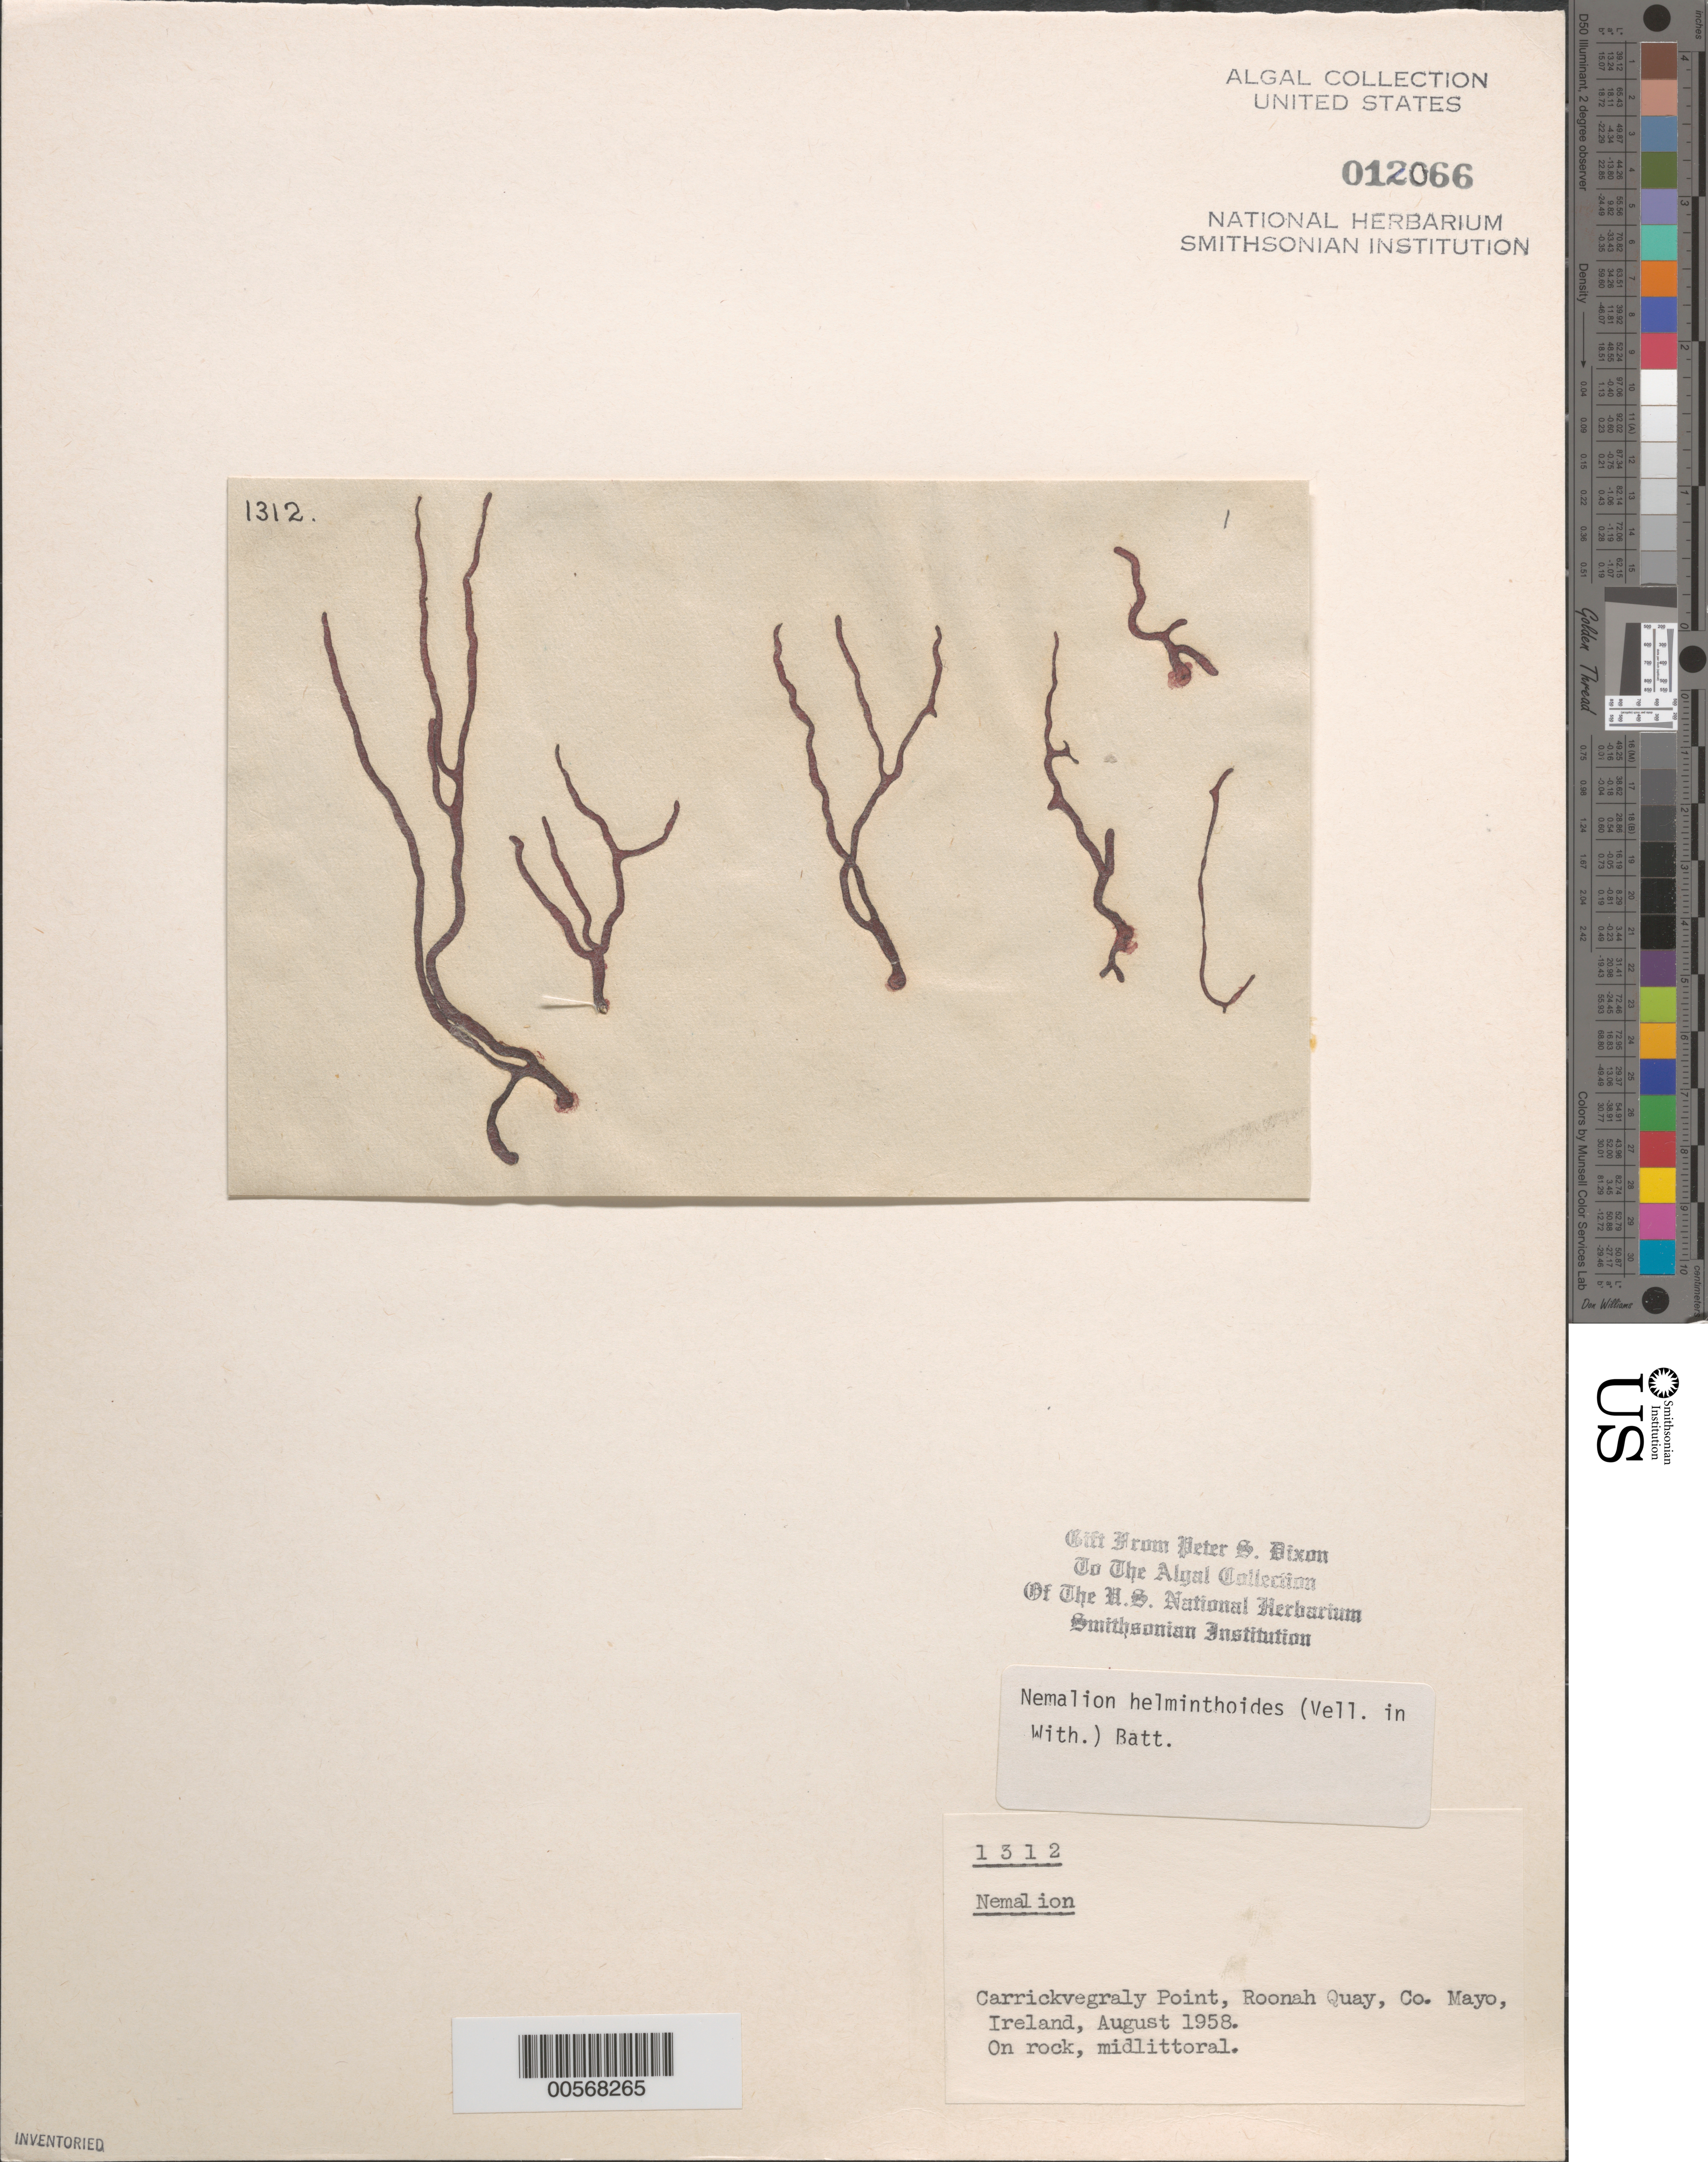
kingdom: Plantae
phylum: Rhodophyta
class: Florideophyceae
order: Nemaliales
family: Nemaliaceae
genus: Nemalion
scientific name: Nemalion multifidum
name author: (Lyngb.) Chauvin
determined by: Algae name updating Project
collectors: P. S. Dixon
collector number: PSD 1312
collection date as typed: Aug 1958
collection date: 1958-08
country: Ireland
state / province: Connaught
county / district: Mayo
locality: Carrickvegraly Point, Roonah Quay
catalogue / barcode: US 12066